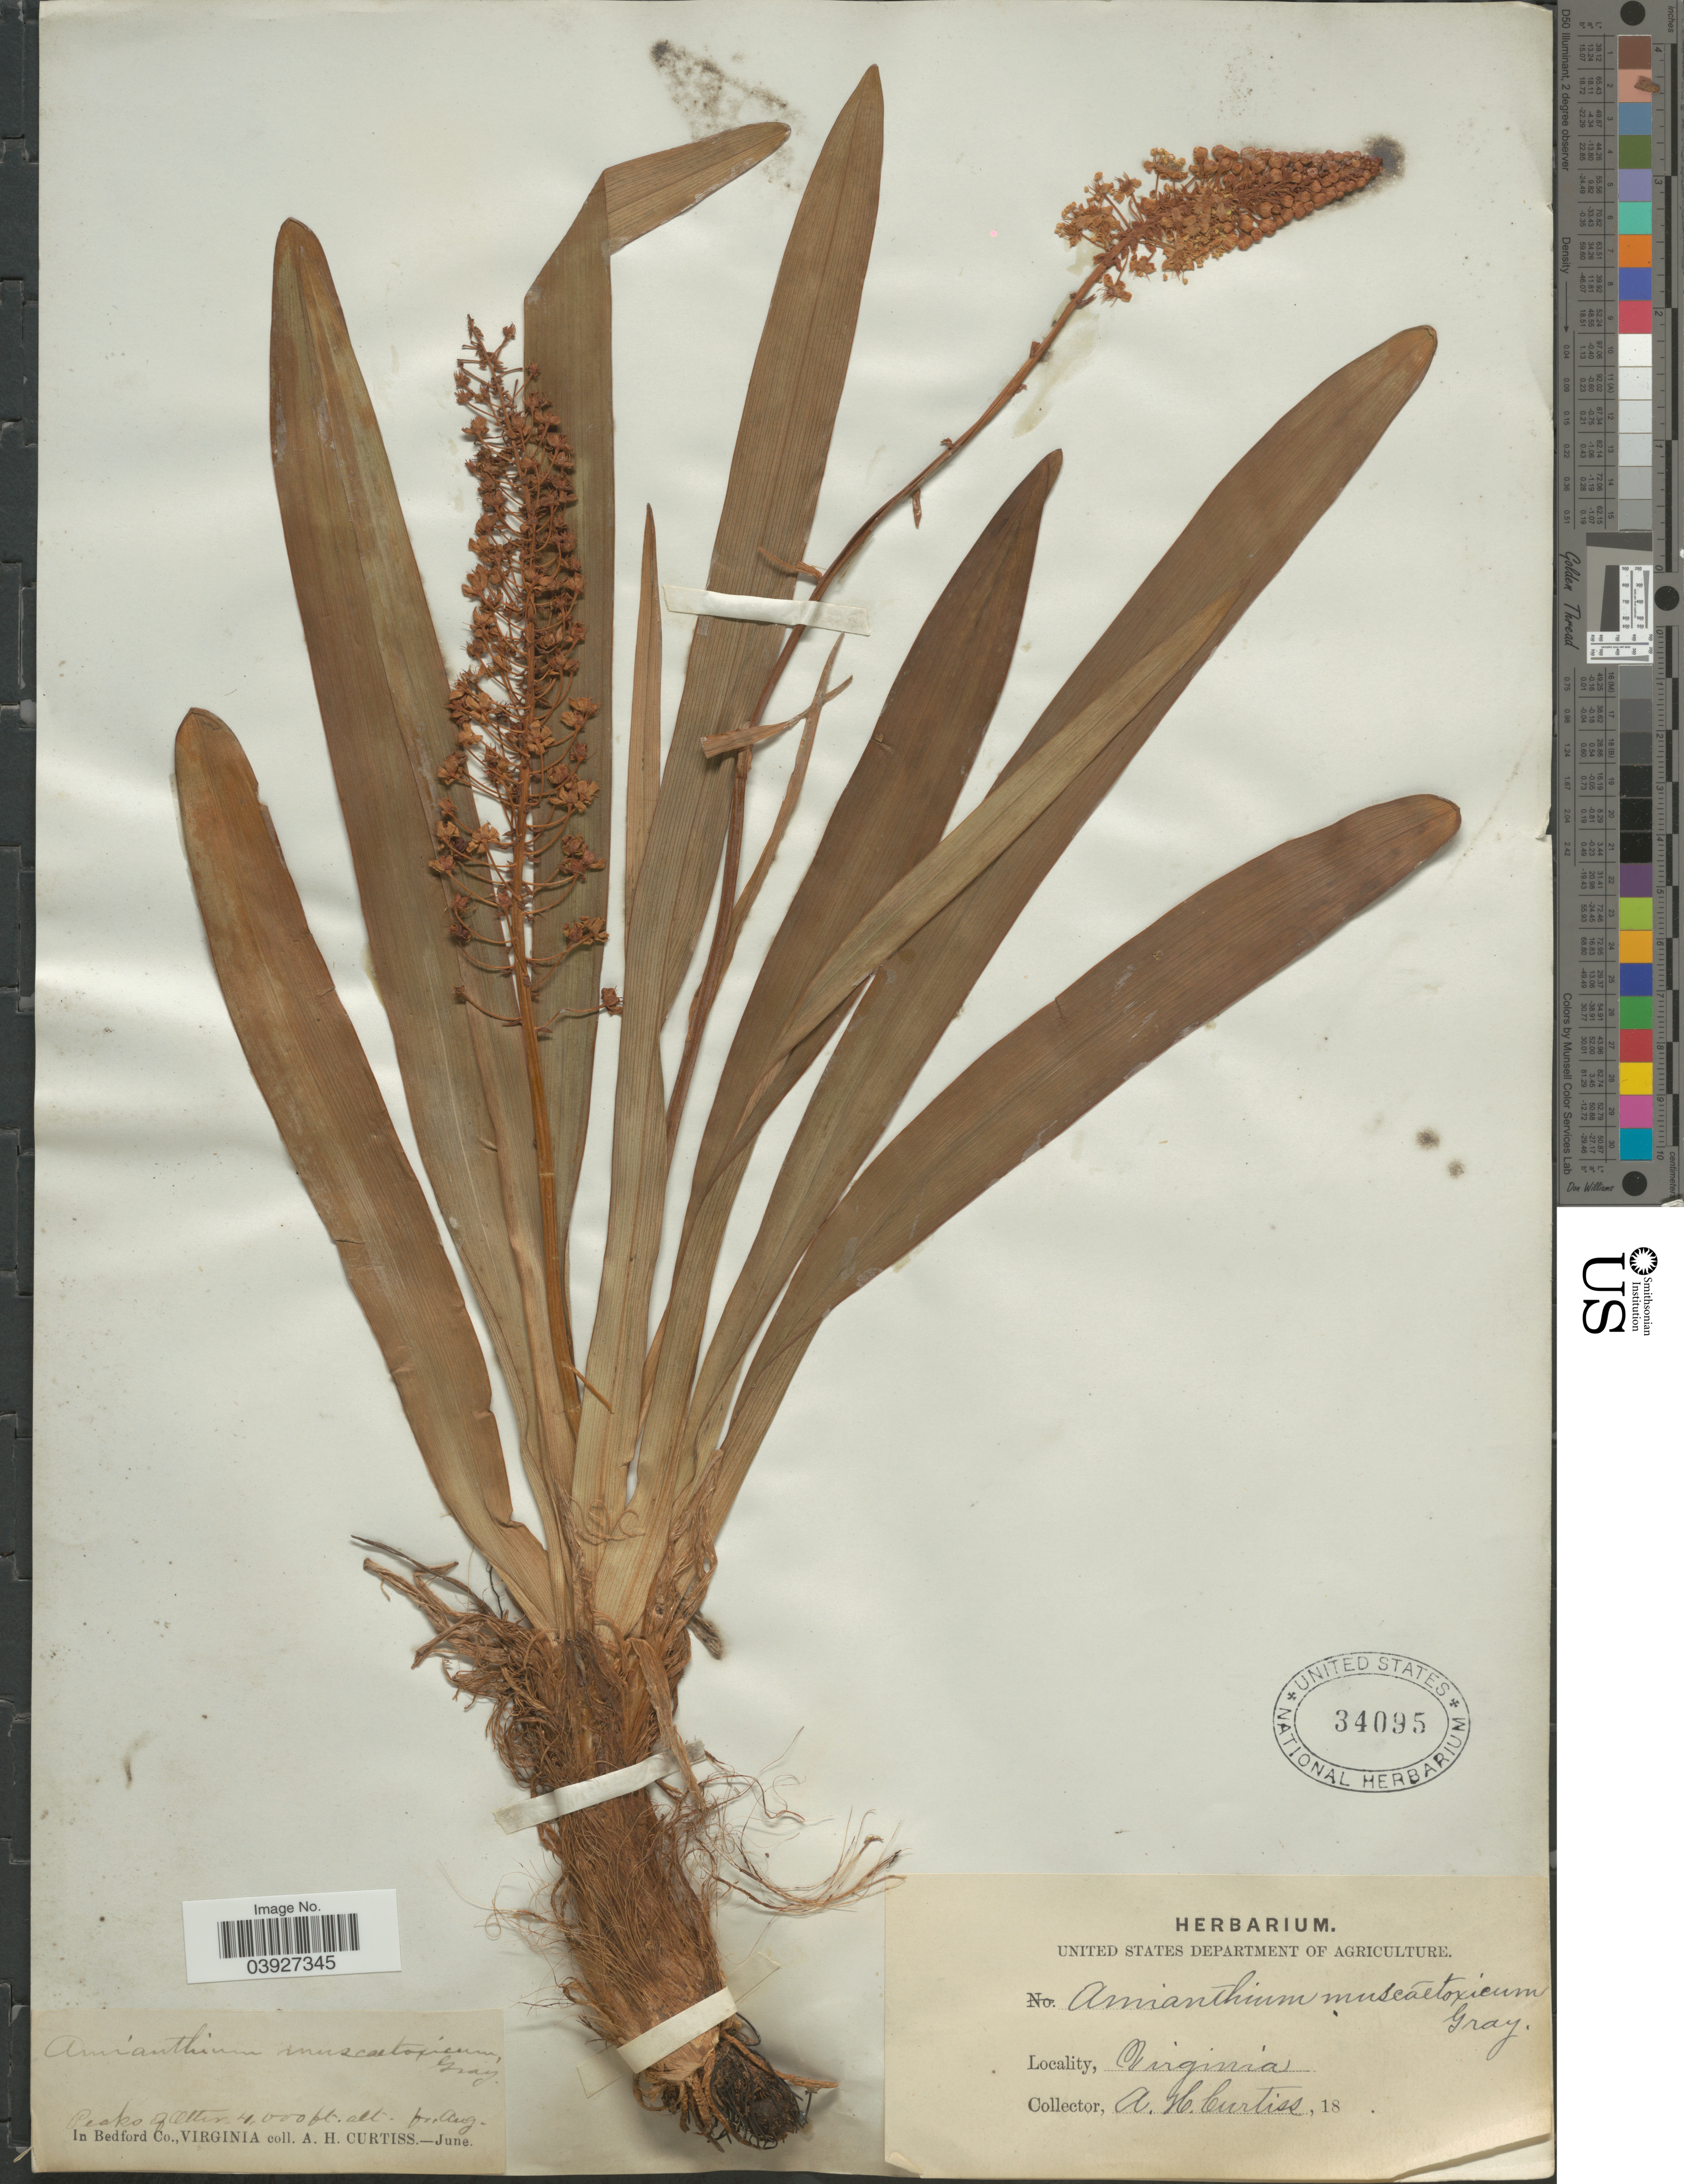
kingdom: Plantae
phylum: Tracheophyta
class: Liliopsida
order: Liliales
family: Melanthiaceae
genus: Amianthium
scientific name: Amianthium muscitoxicum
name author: (Walter) A. Gray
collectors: A. H. Curtiss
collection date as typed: Jun Aug. 18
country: United States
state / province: Virginia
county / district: Bedford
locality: Peaks of Otter. In Bedford Co.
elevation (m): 1219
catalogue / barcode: US 34095